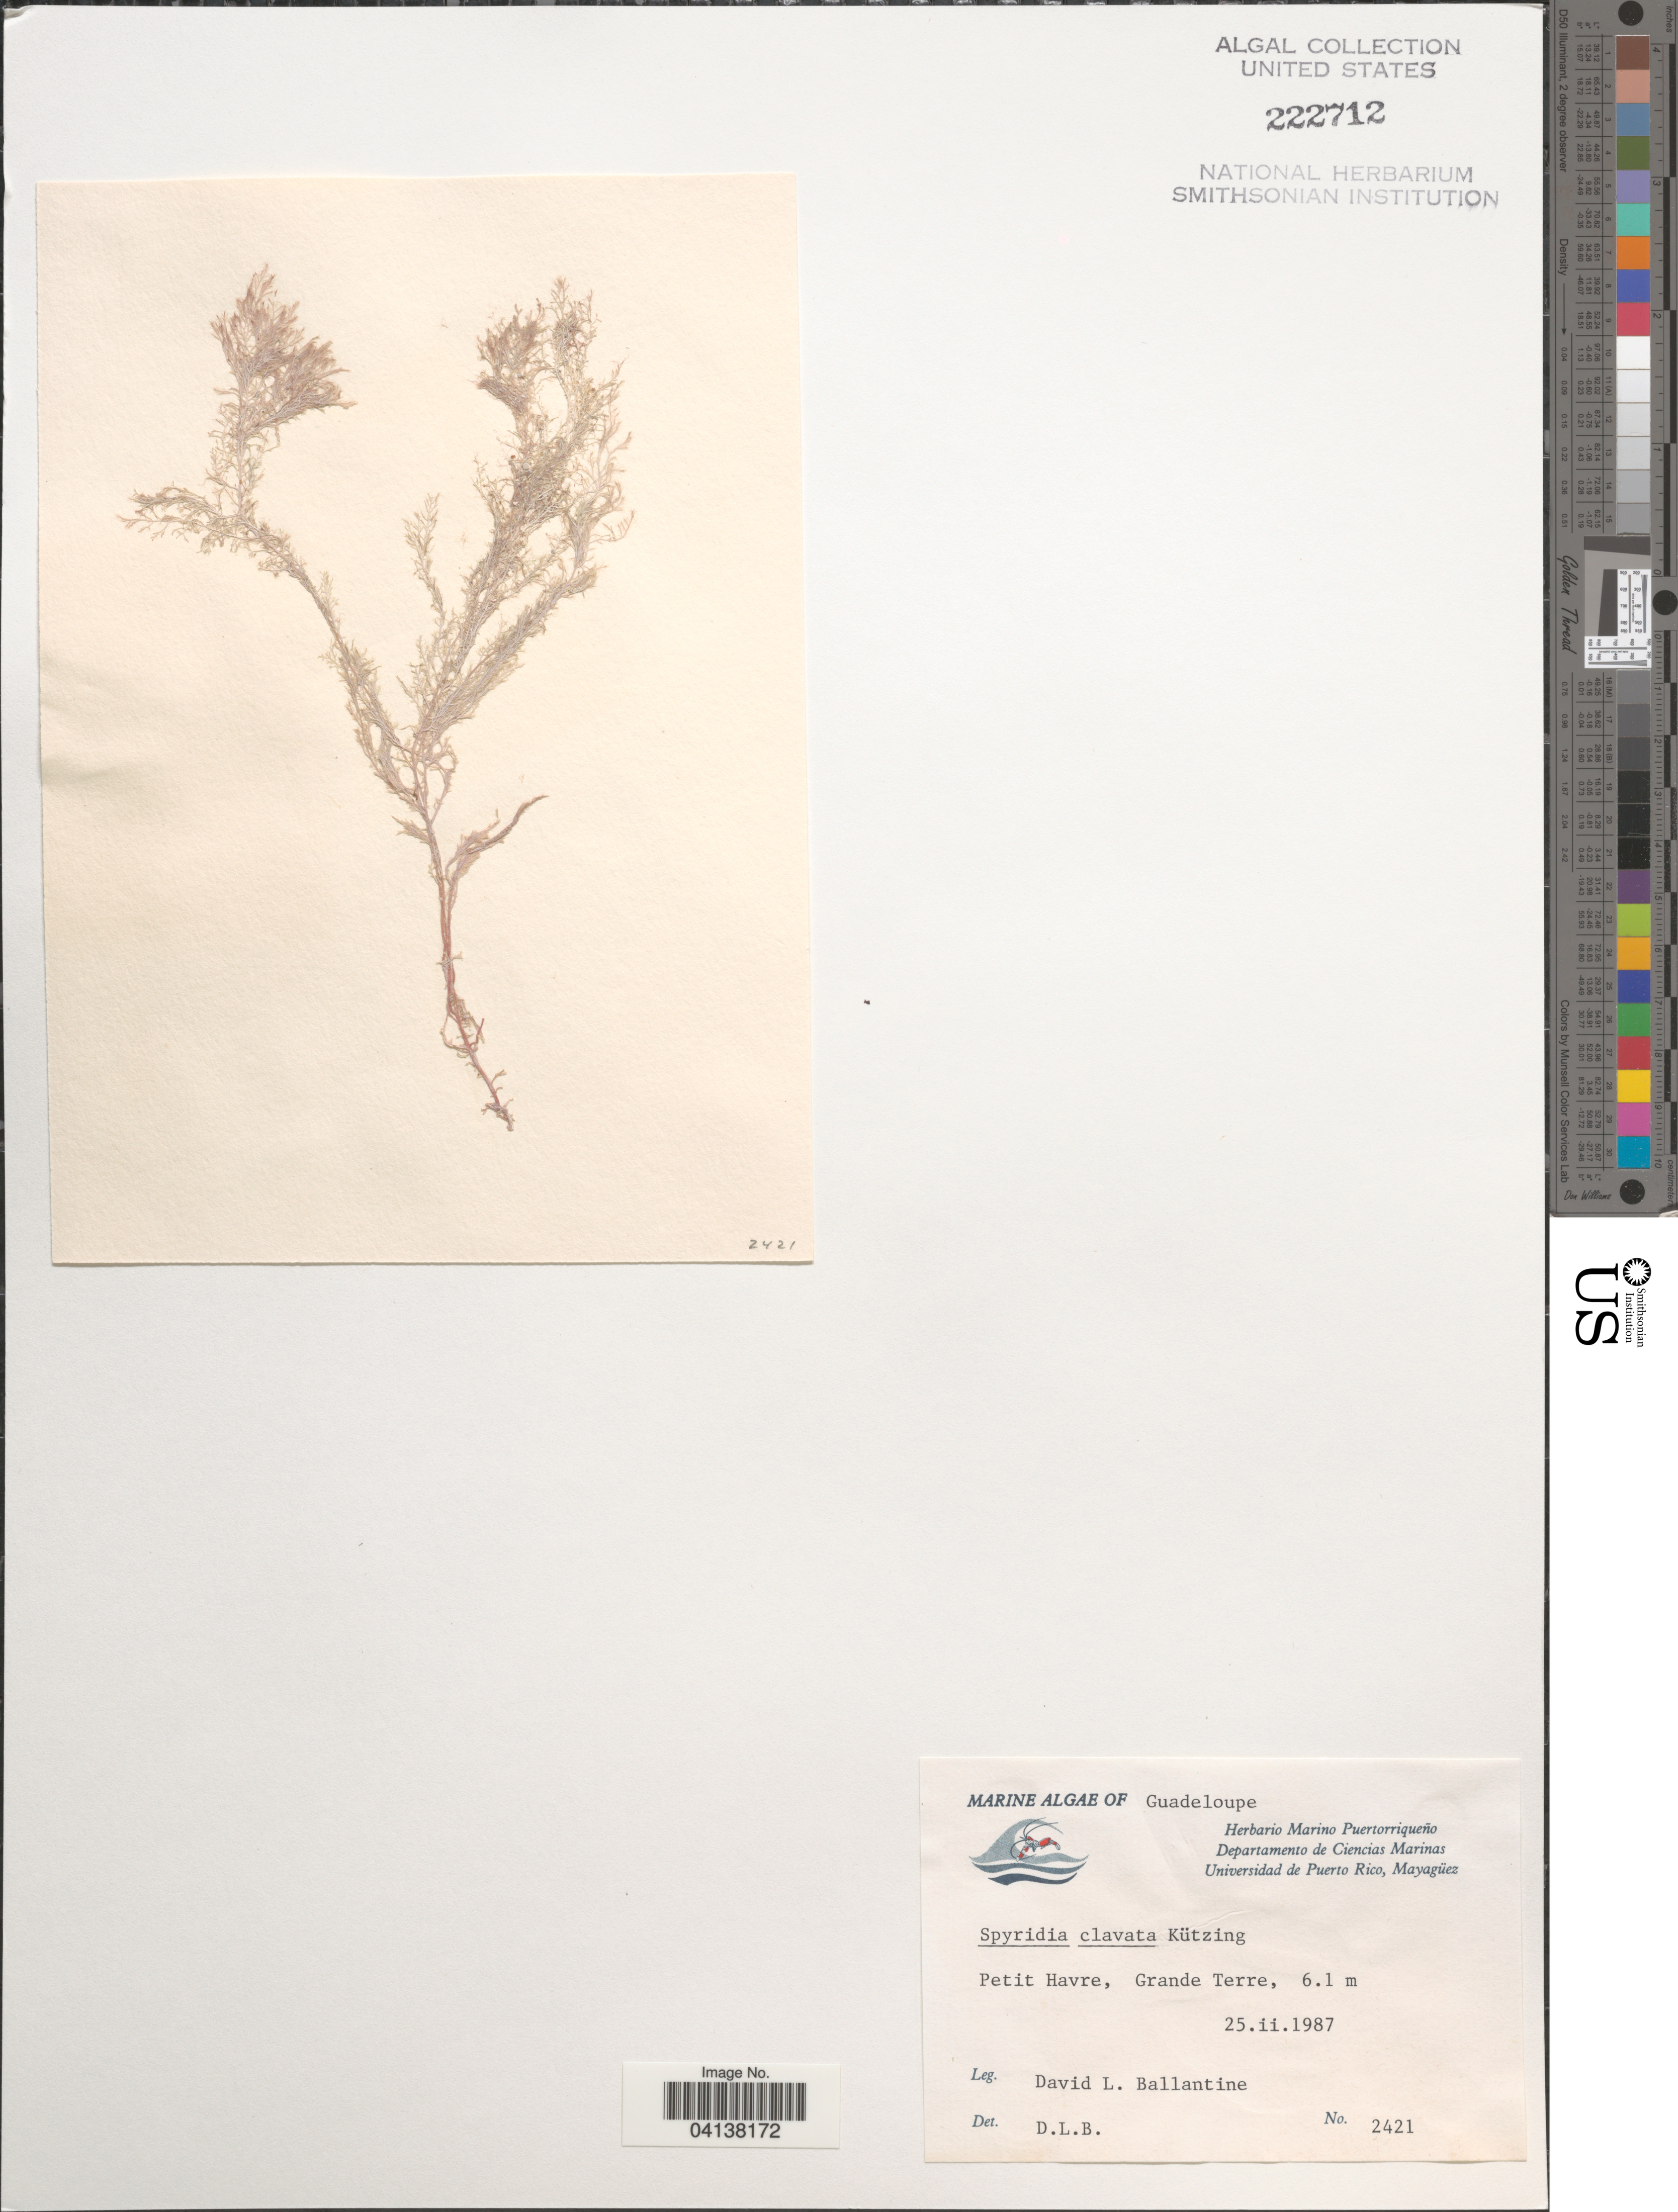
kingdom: Plantae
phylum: Rhodophyta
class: Florideophyceae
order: Ceramiales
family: Spyridiaceae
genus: Spyridia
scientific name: Spyridia clavata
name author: Kütz.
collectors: D.L. Ballantine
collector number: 2421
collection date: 1987-02-25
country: Guadeloupe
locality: Petit Havre, Grande Terre.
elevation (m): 6.1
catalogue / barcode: US 222712